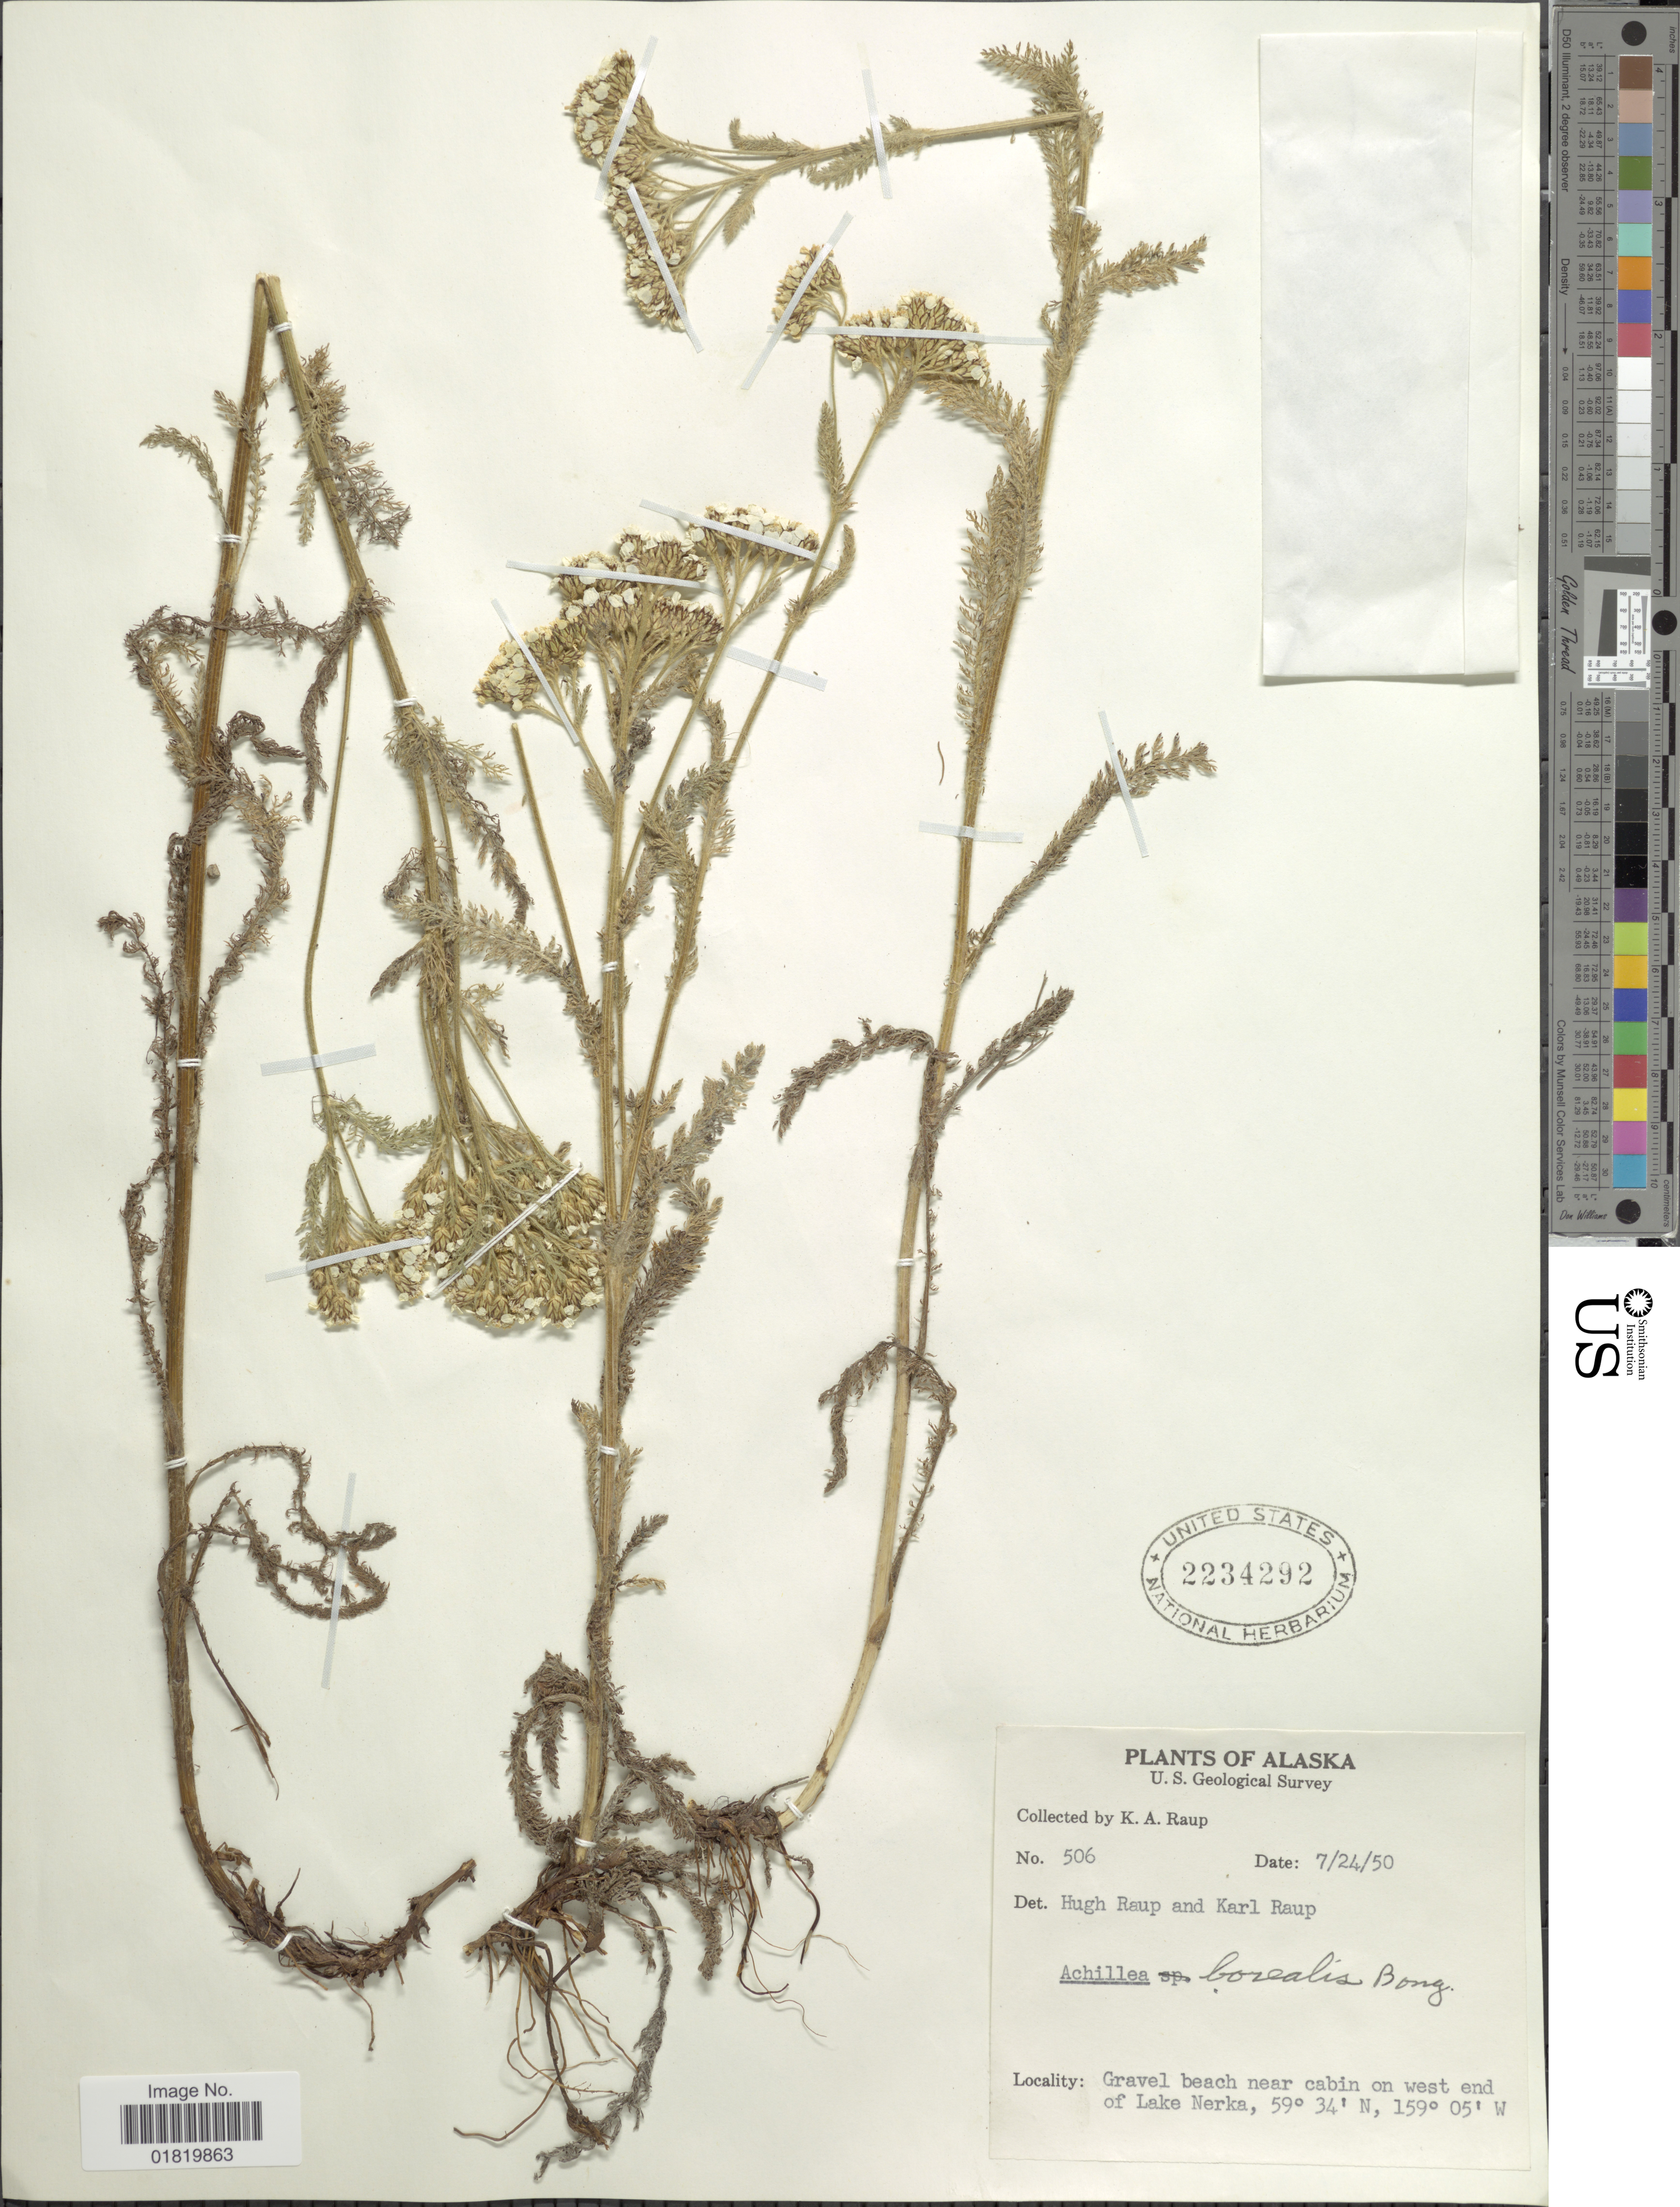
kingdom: Plantae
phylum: Tracheophyta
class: Magnoliopsida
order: Asterales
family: Asteraceae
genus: Achillea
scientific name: Achillea borealis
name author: Bong.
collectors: K. Raup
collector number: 506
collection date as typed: Transcribed d/m/y: 24/7/50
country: United States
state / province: Alaska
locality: Gravel beach near cabin on west end of Lake Nerka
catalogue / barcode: US 2234292